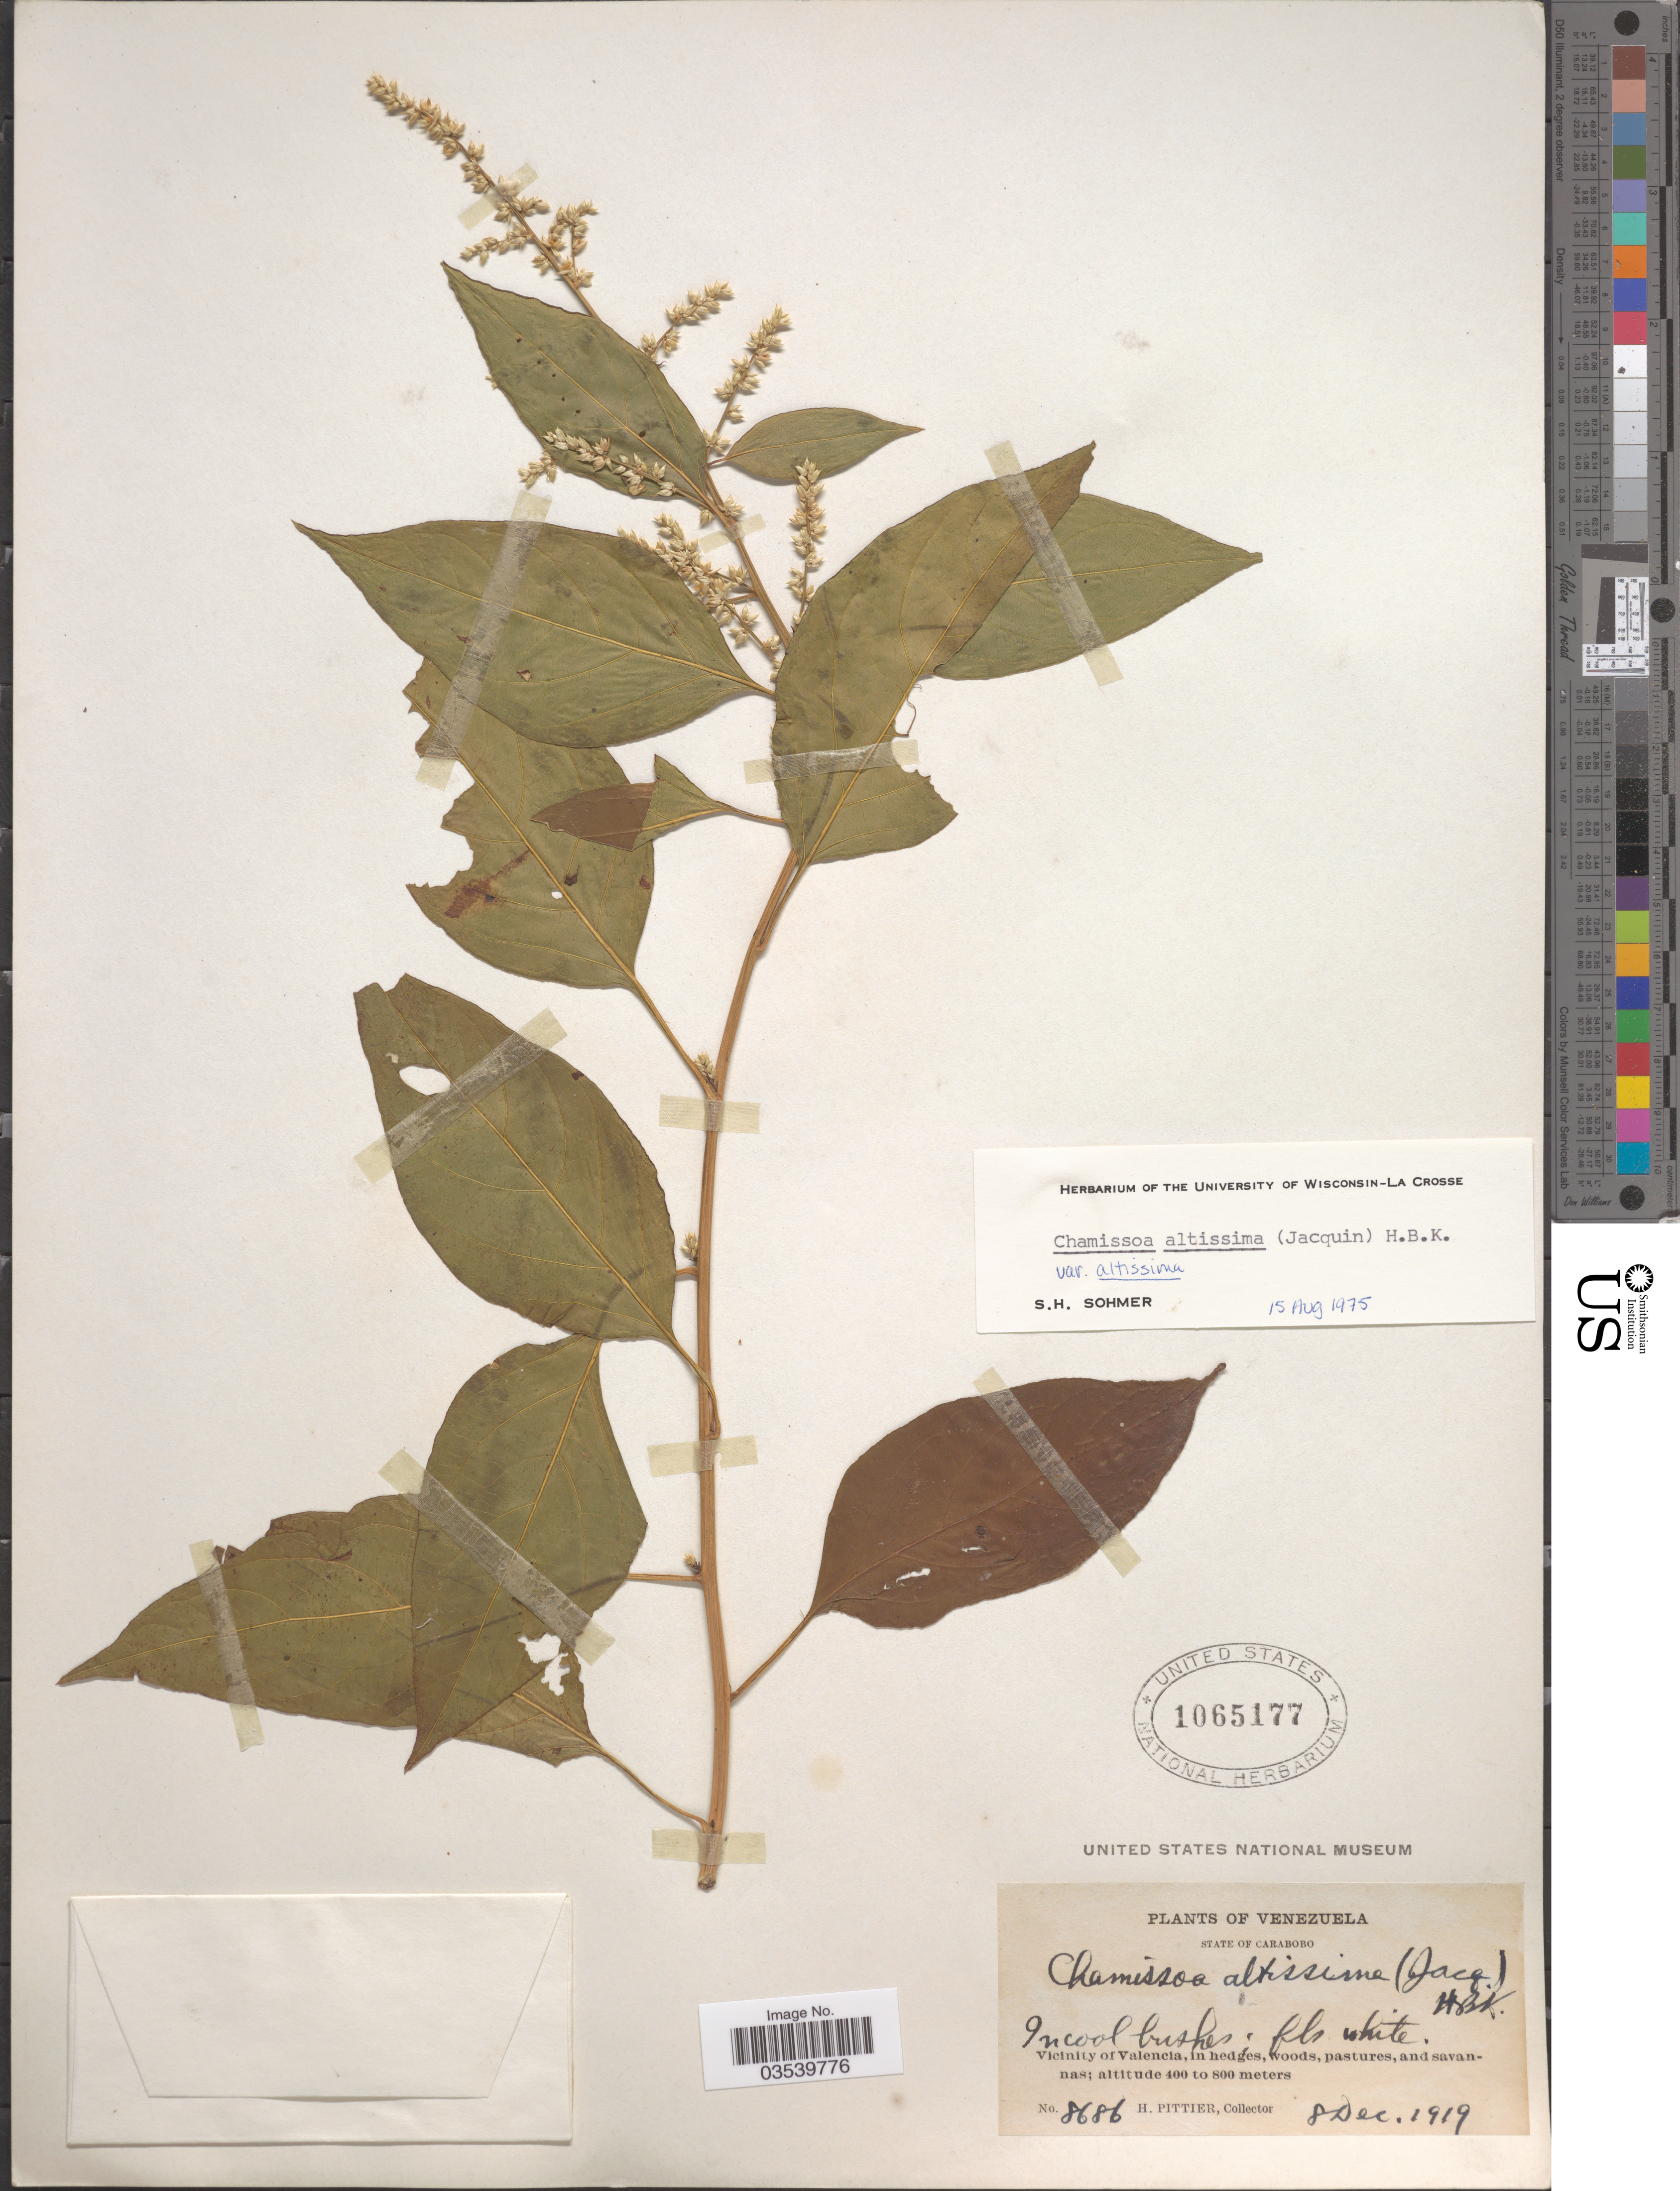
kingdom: Plantae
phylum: Tracheophyta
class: Magnoliopsida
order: Caryophyllales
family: Amaranthaceae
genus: Chamissoa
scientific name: Chamissoa altissima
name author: (Jacq.) Kunth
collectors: H. F. Pittier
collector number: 8686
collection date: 1919-12-08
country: Venezuela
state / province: Carabobo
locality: Vicinity of Valencia.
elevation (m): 400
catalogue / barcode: US 1065177